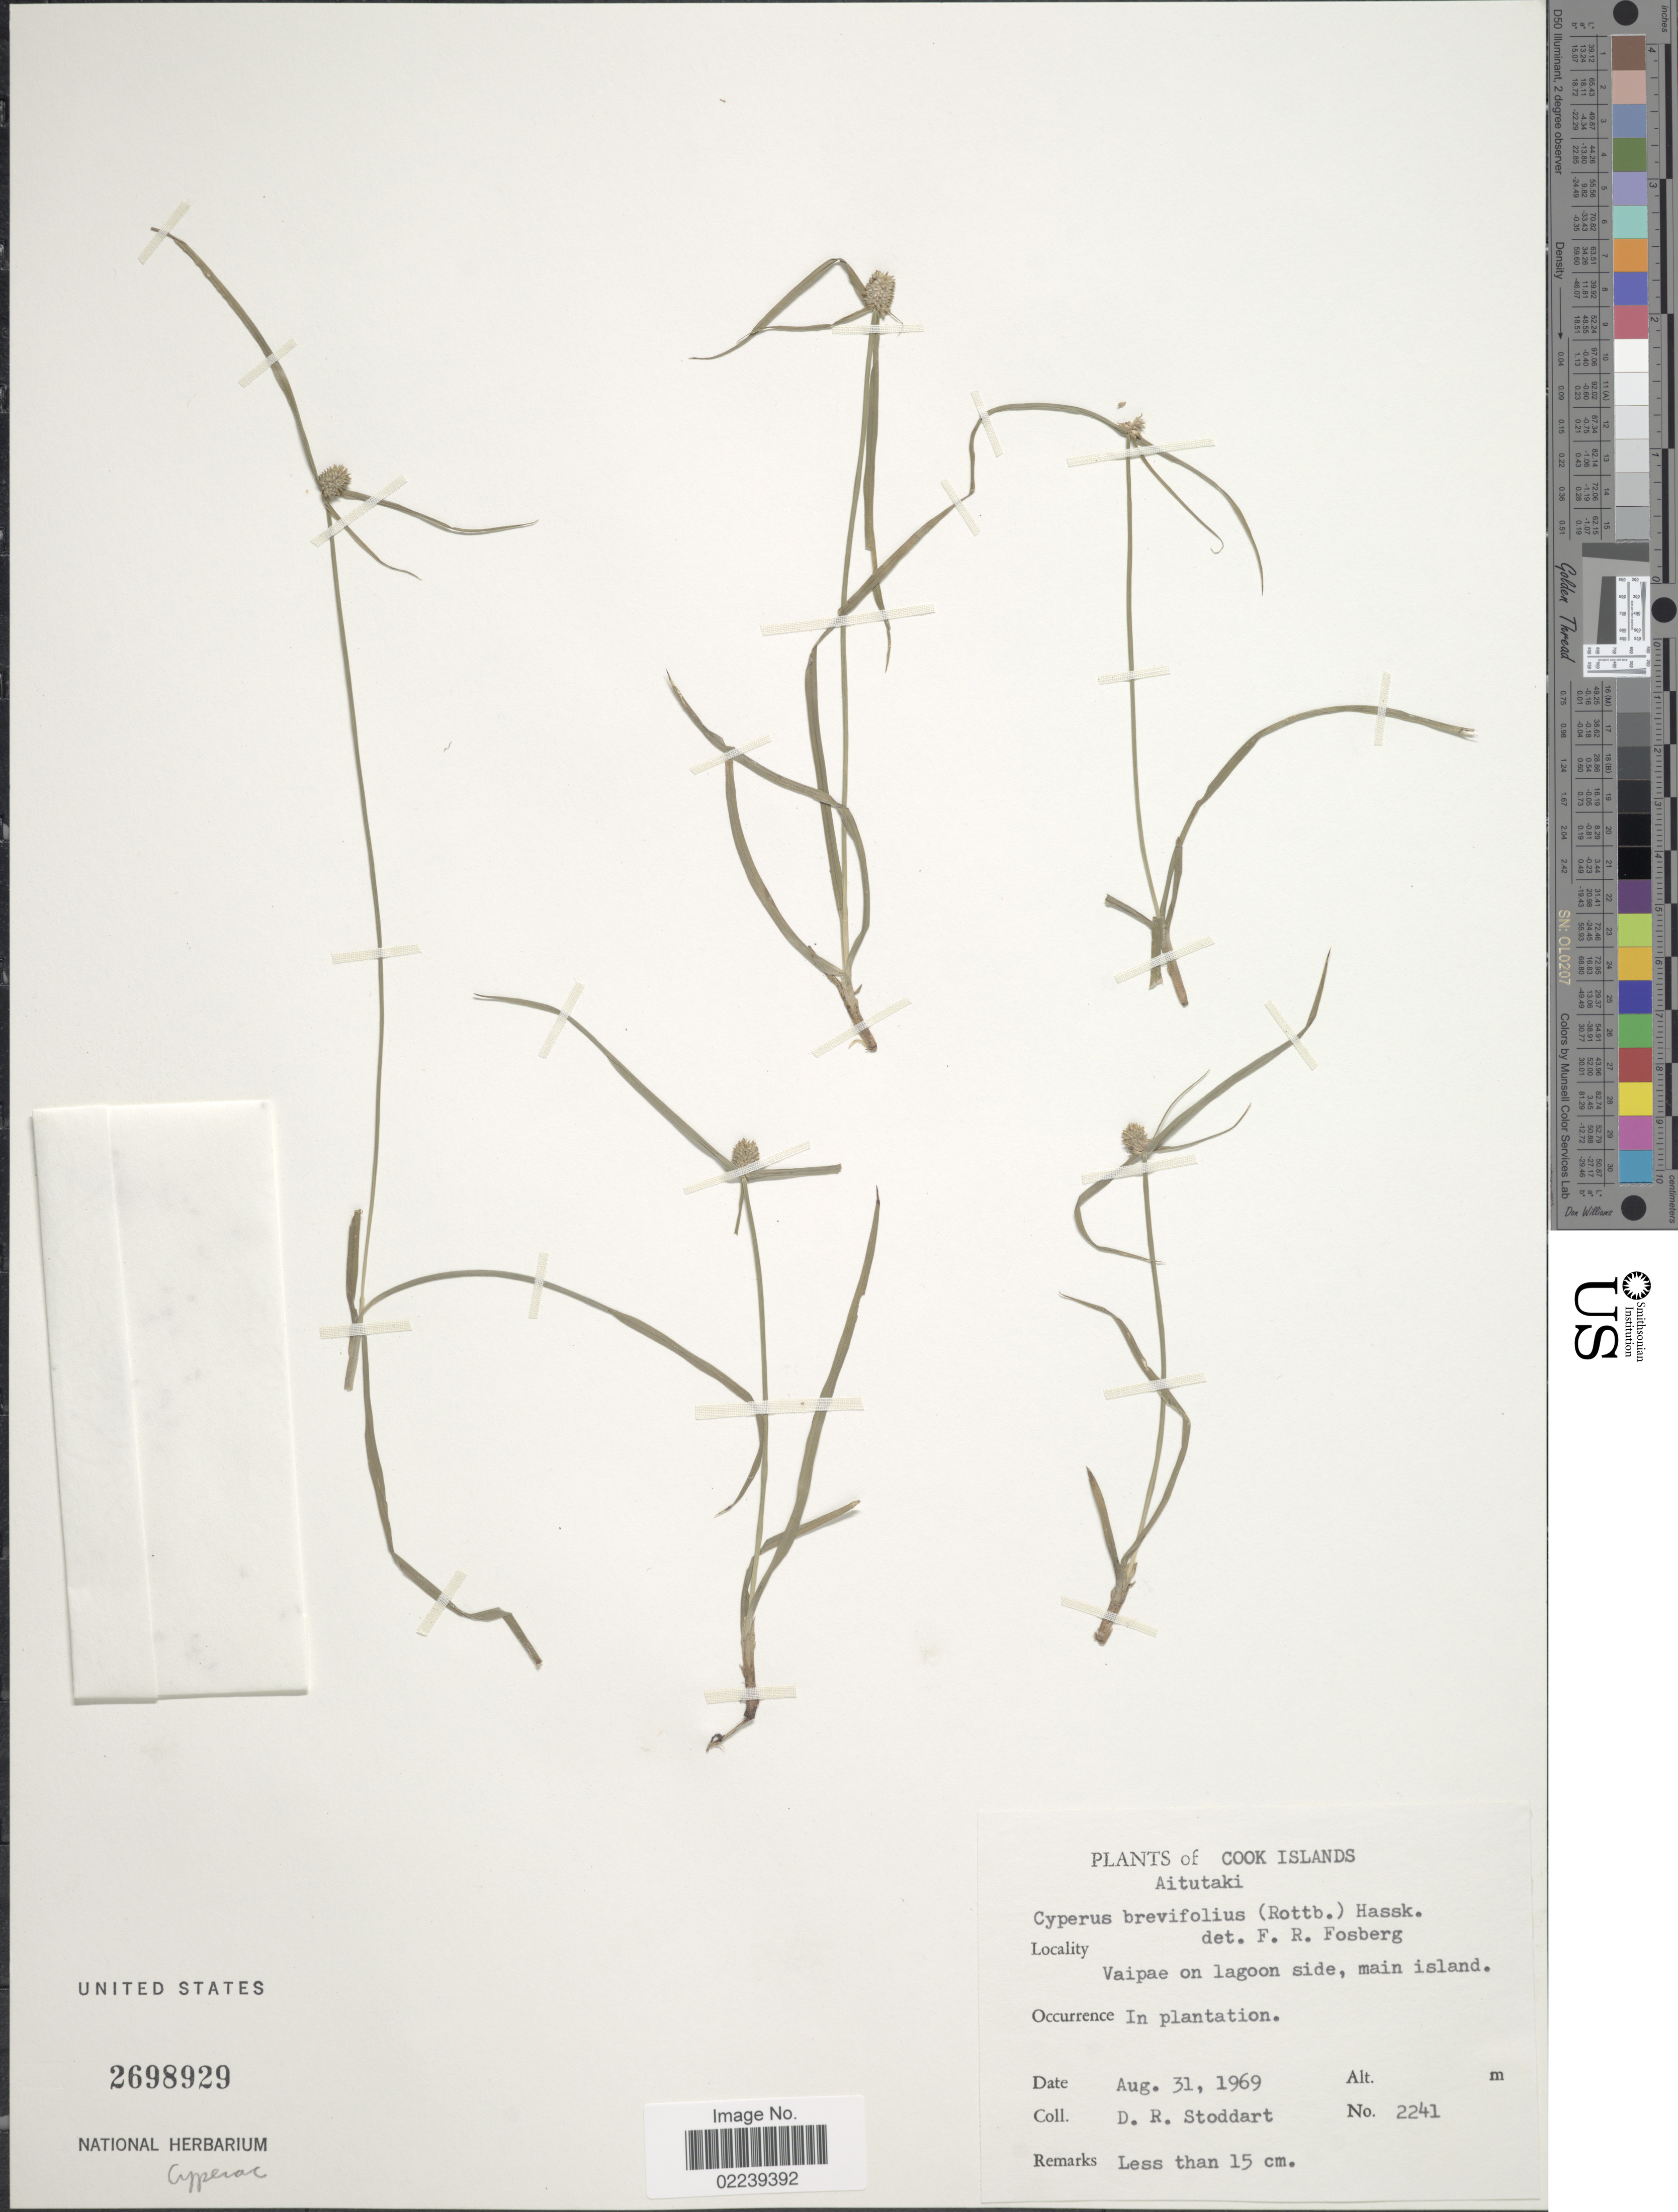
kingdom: Plantae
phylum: Tracheophyta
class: Liliopsida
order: Poales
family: Cyperaceae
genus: Cyperus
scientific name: Cyperus brevifolius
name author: (Rottb.) Hassk.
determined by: Strong, M. T., (US), Smithsonian Institution - National Museum of Natural History (UNITED STATES)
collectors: D. R. Stoddart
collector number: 2241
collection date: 1969-08-31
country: Cook Islands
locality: Aitytaki, Vaipae on lagoon side, main island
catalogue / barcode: US 2698929